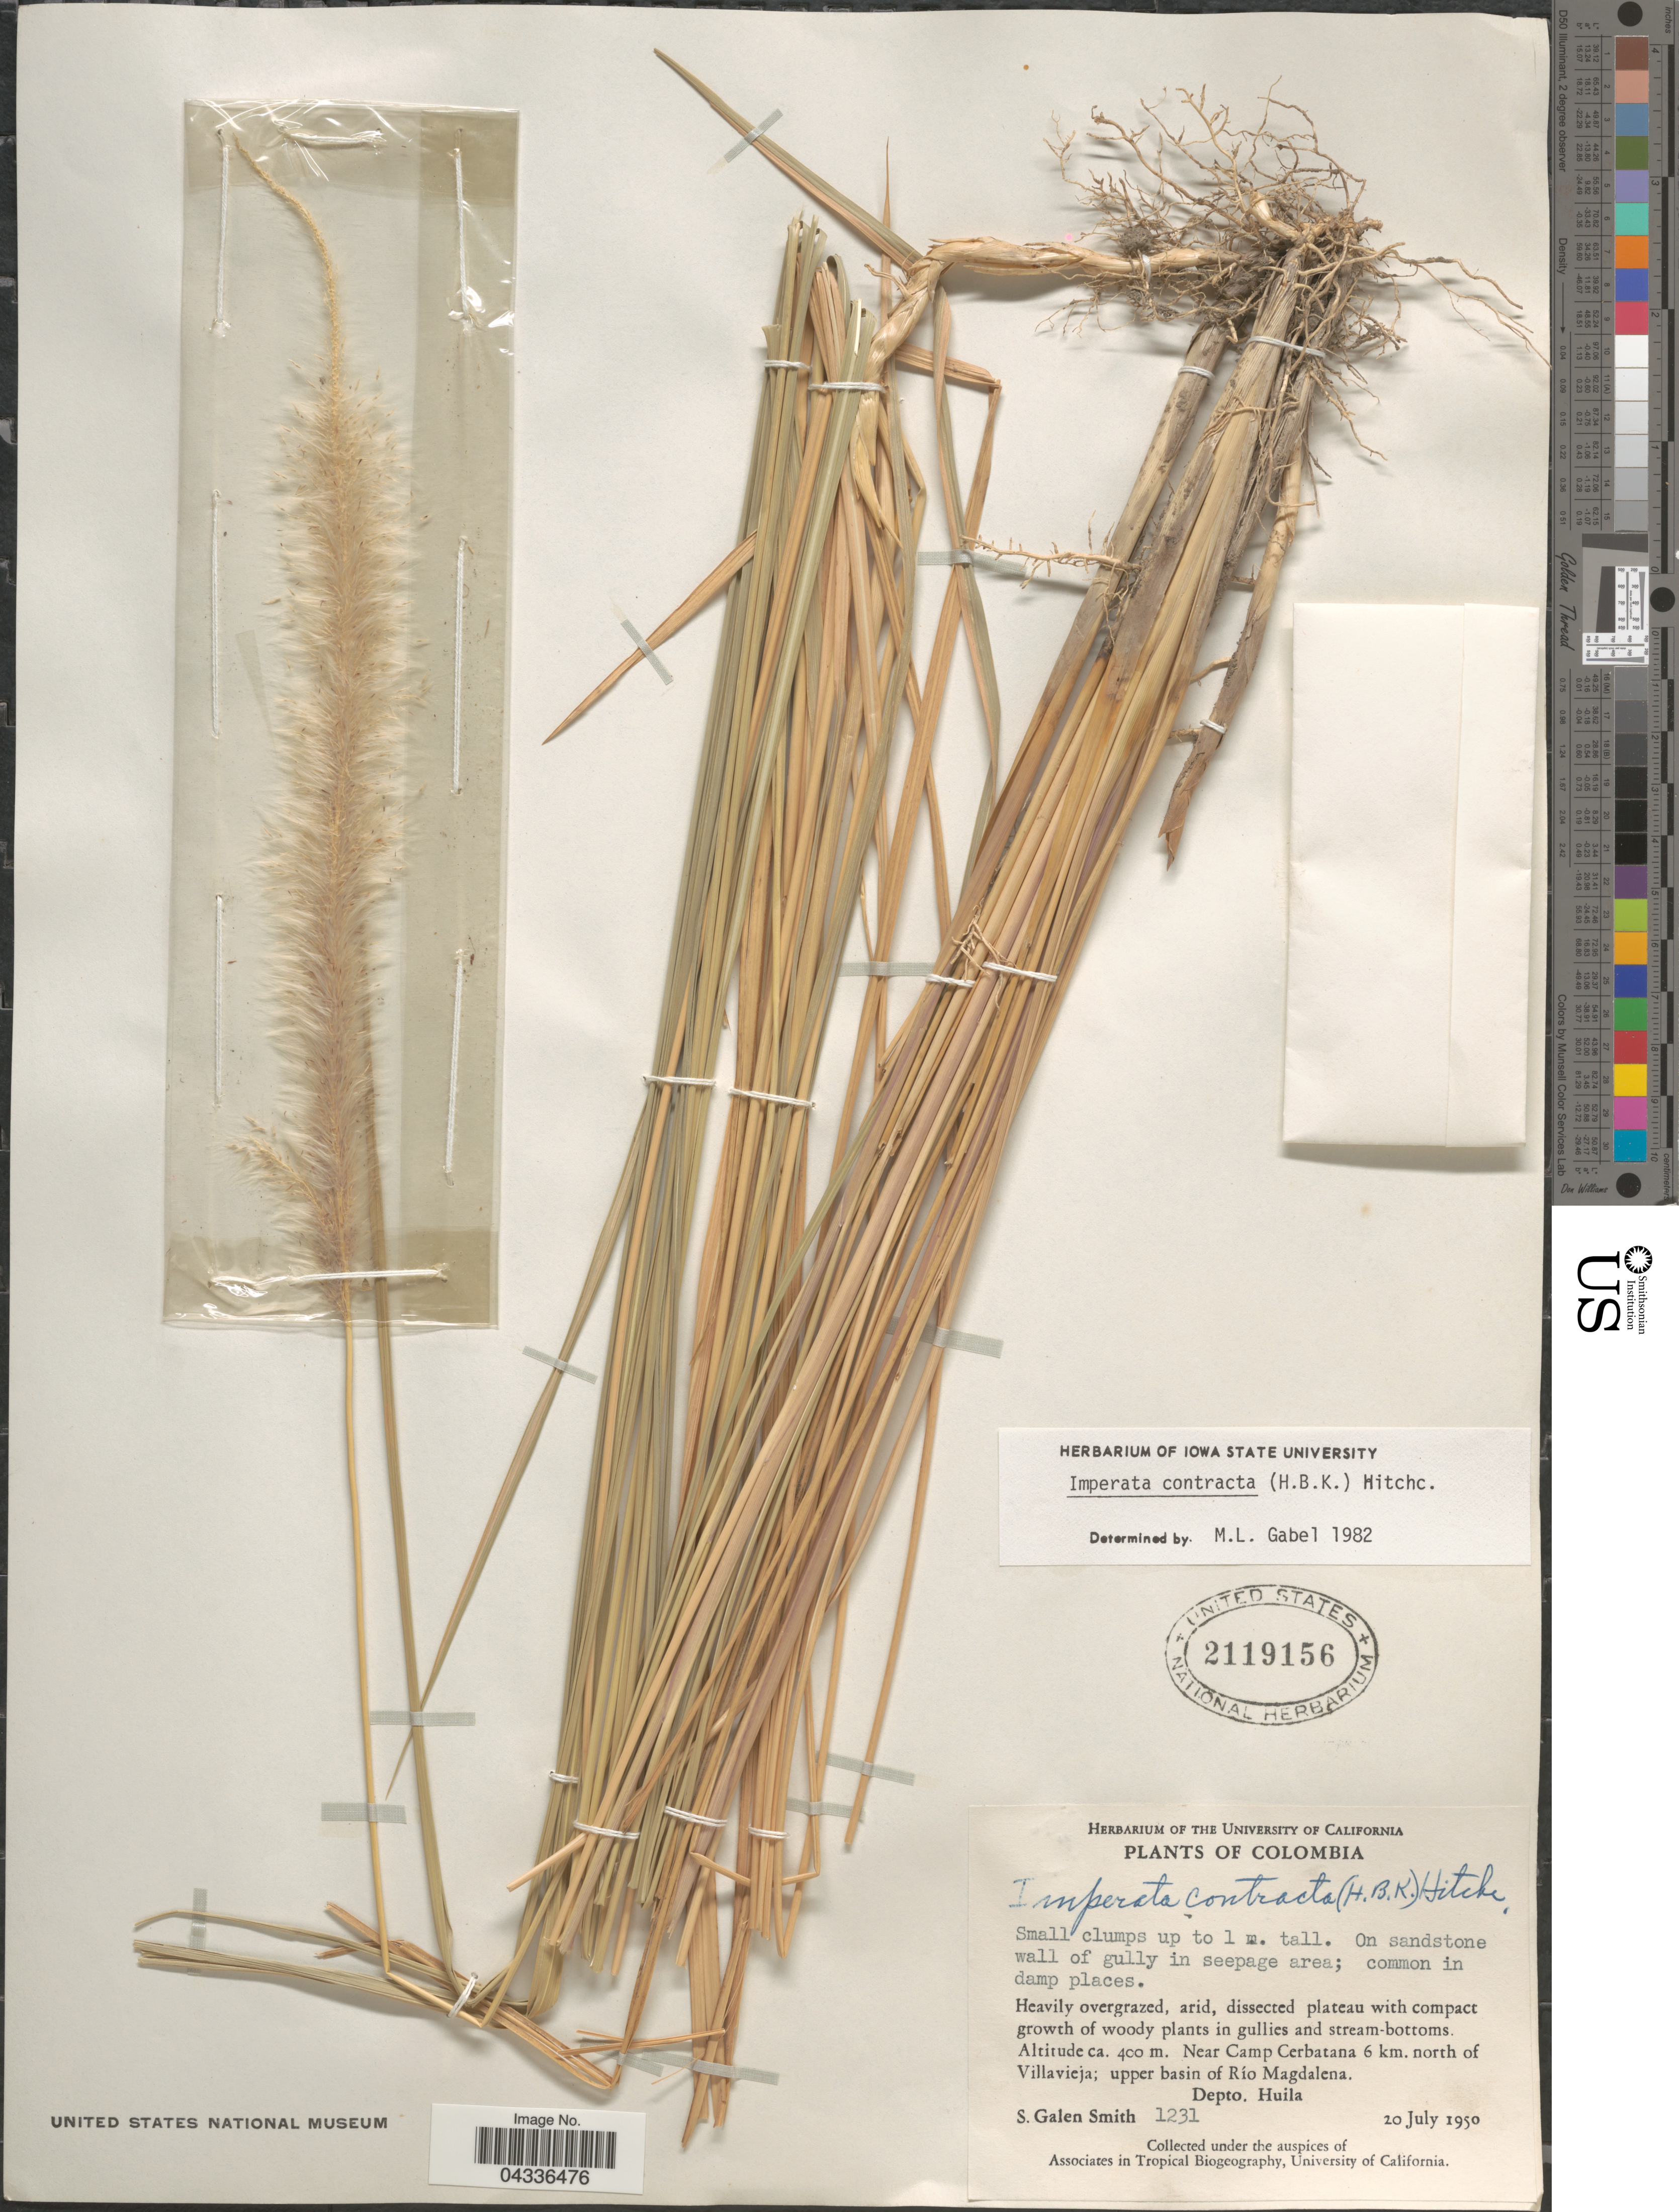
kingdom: Plantae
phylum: Tracheophyta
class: Liliopsida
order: Poales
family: Poaceae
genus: Imperata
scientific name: Imperata contracta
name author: (Kunth) Hitchc.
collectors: S. G. Smith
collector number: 1231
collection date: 1950-07-20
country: Colombia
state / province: Huila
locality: Near Camp Cerbatana 6 km. north of Villavieja; upper basin of Río Magdalena. Depto. Huila/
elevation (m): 400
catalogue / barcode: US 2119156